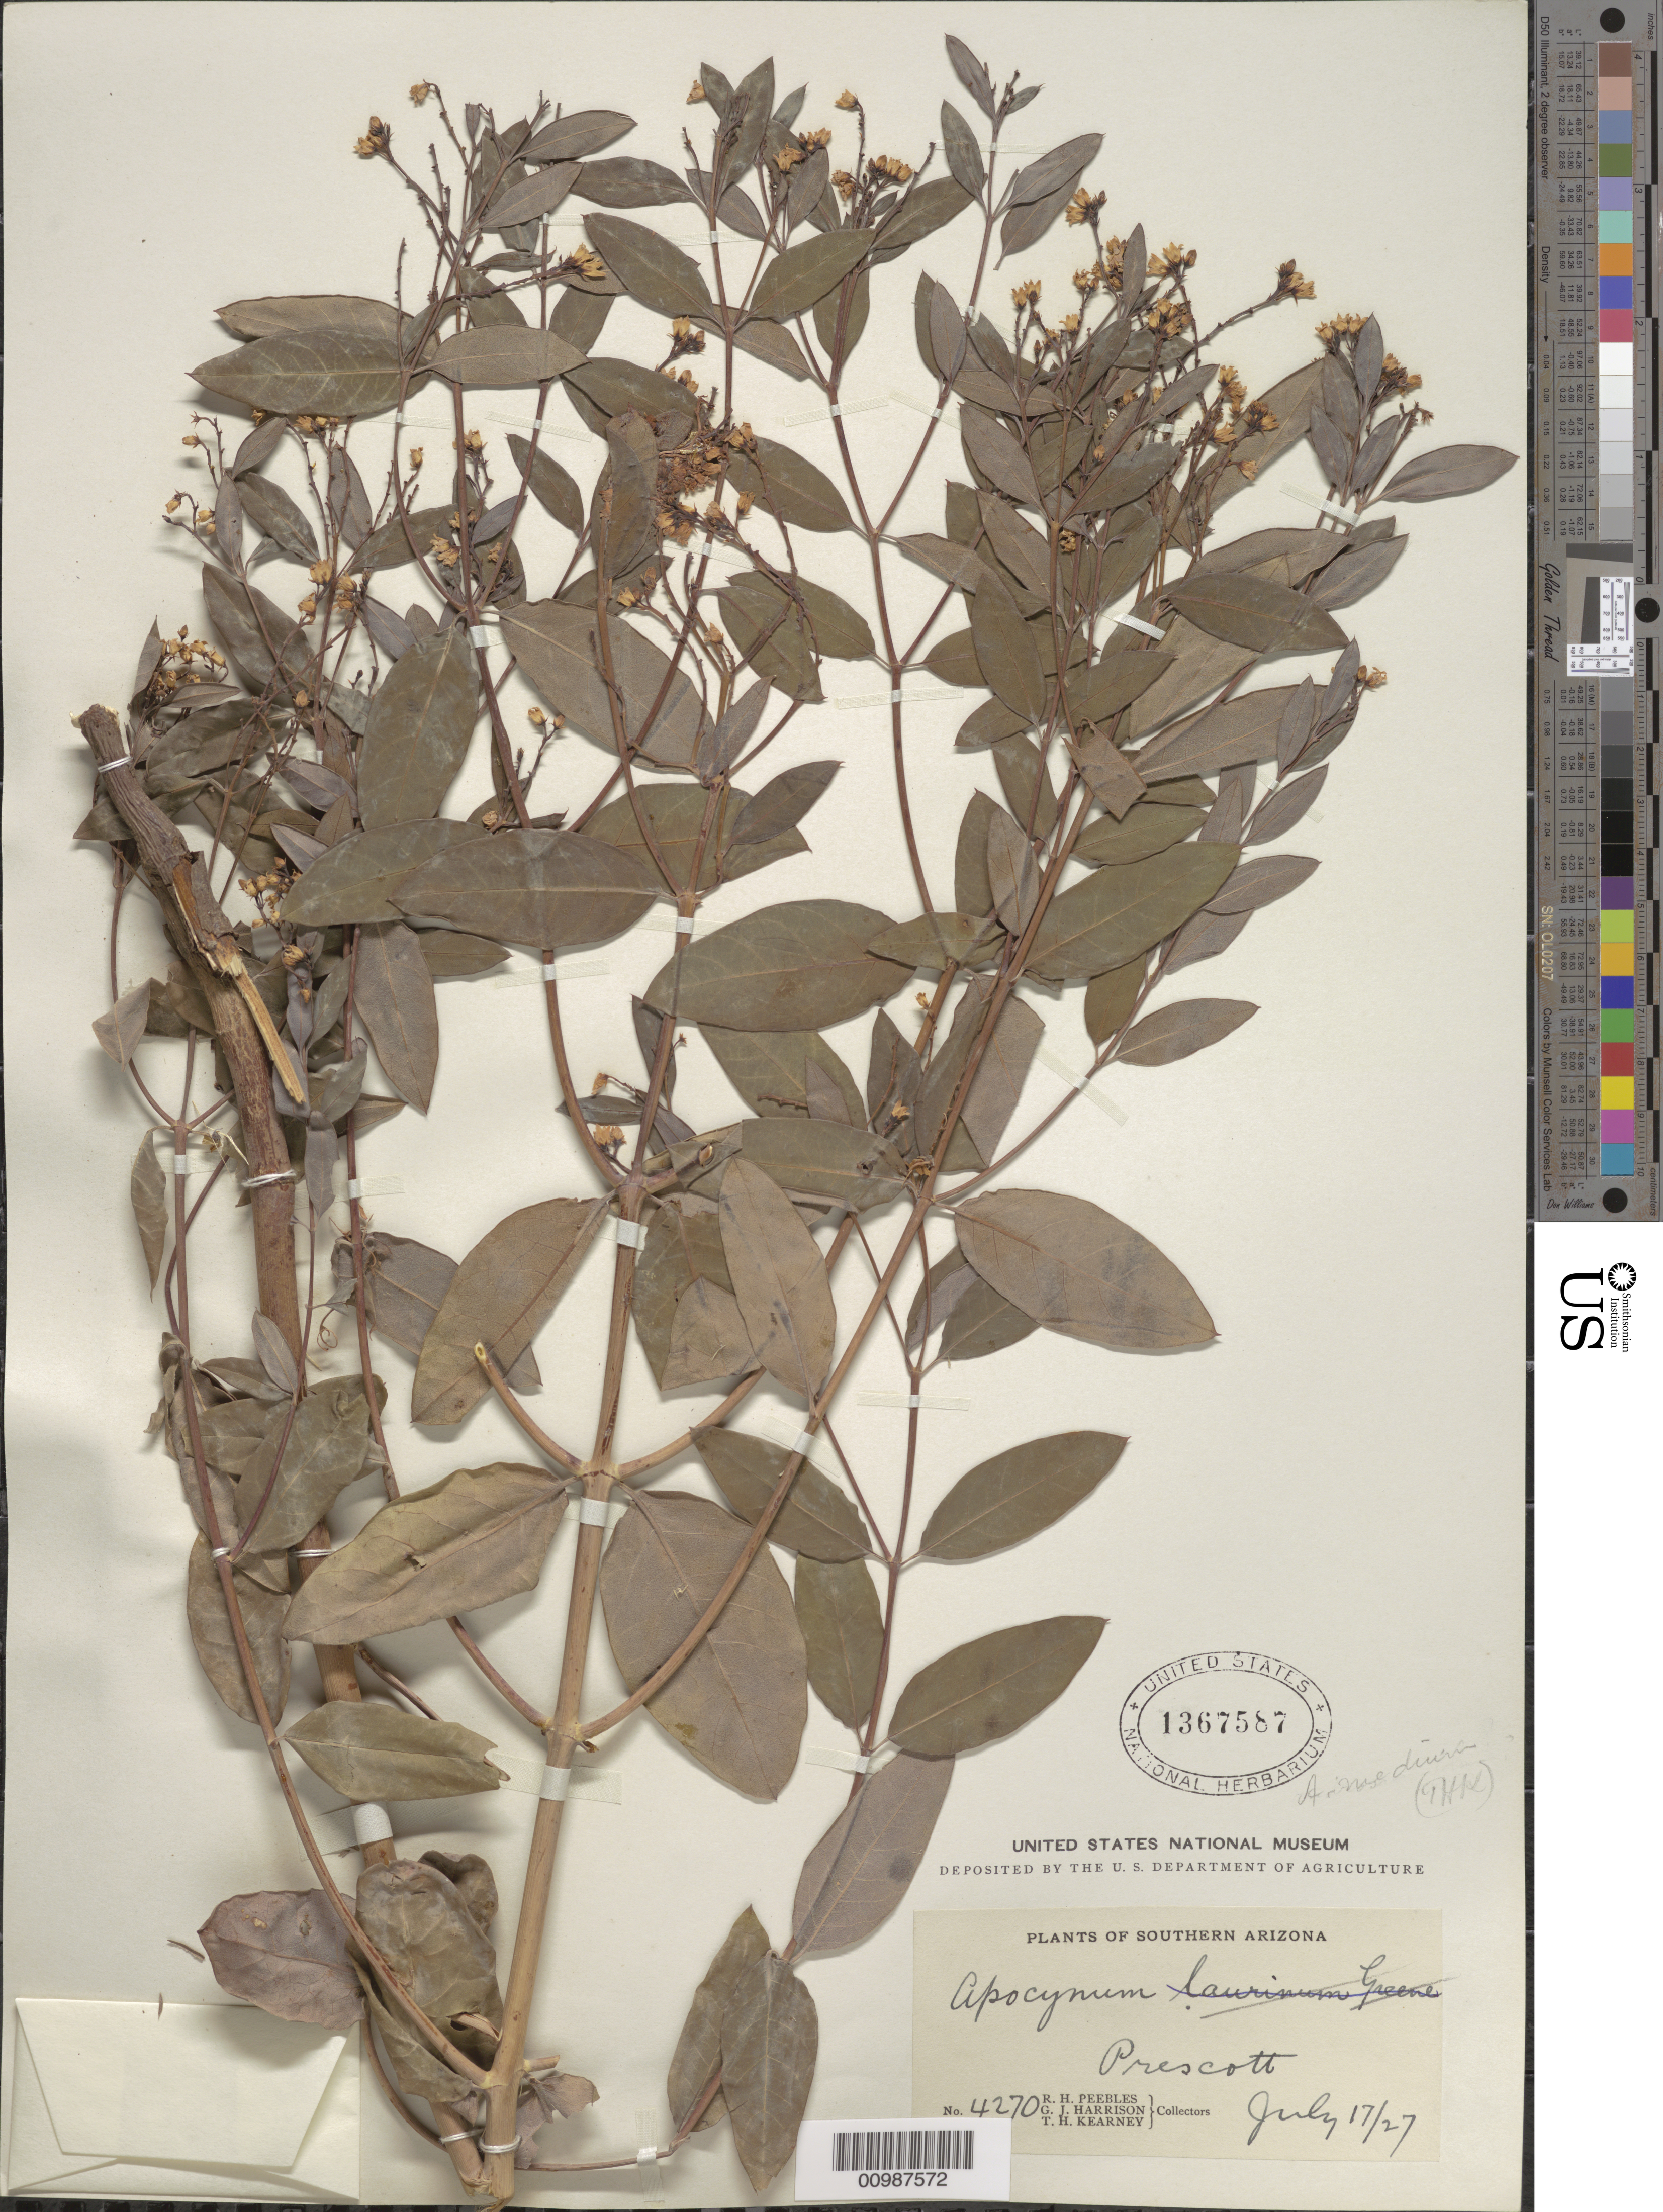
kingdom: Plantae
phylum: Tracheophyta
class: Magnoliopsida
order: Gentianales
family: Apocynaceae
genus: Apocynum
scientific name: Apocynum medium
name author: Greene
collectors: R. H. Peebles & G. J. Harrison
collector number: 4270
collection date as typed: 17 Jul 1927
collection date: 1927-07-17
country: United States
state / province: Arizona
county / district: Yavapai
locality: Prescott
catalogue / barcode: US 1367587